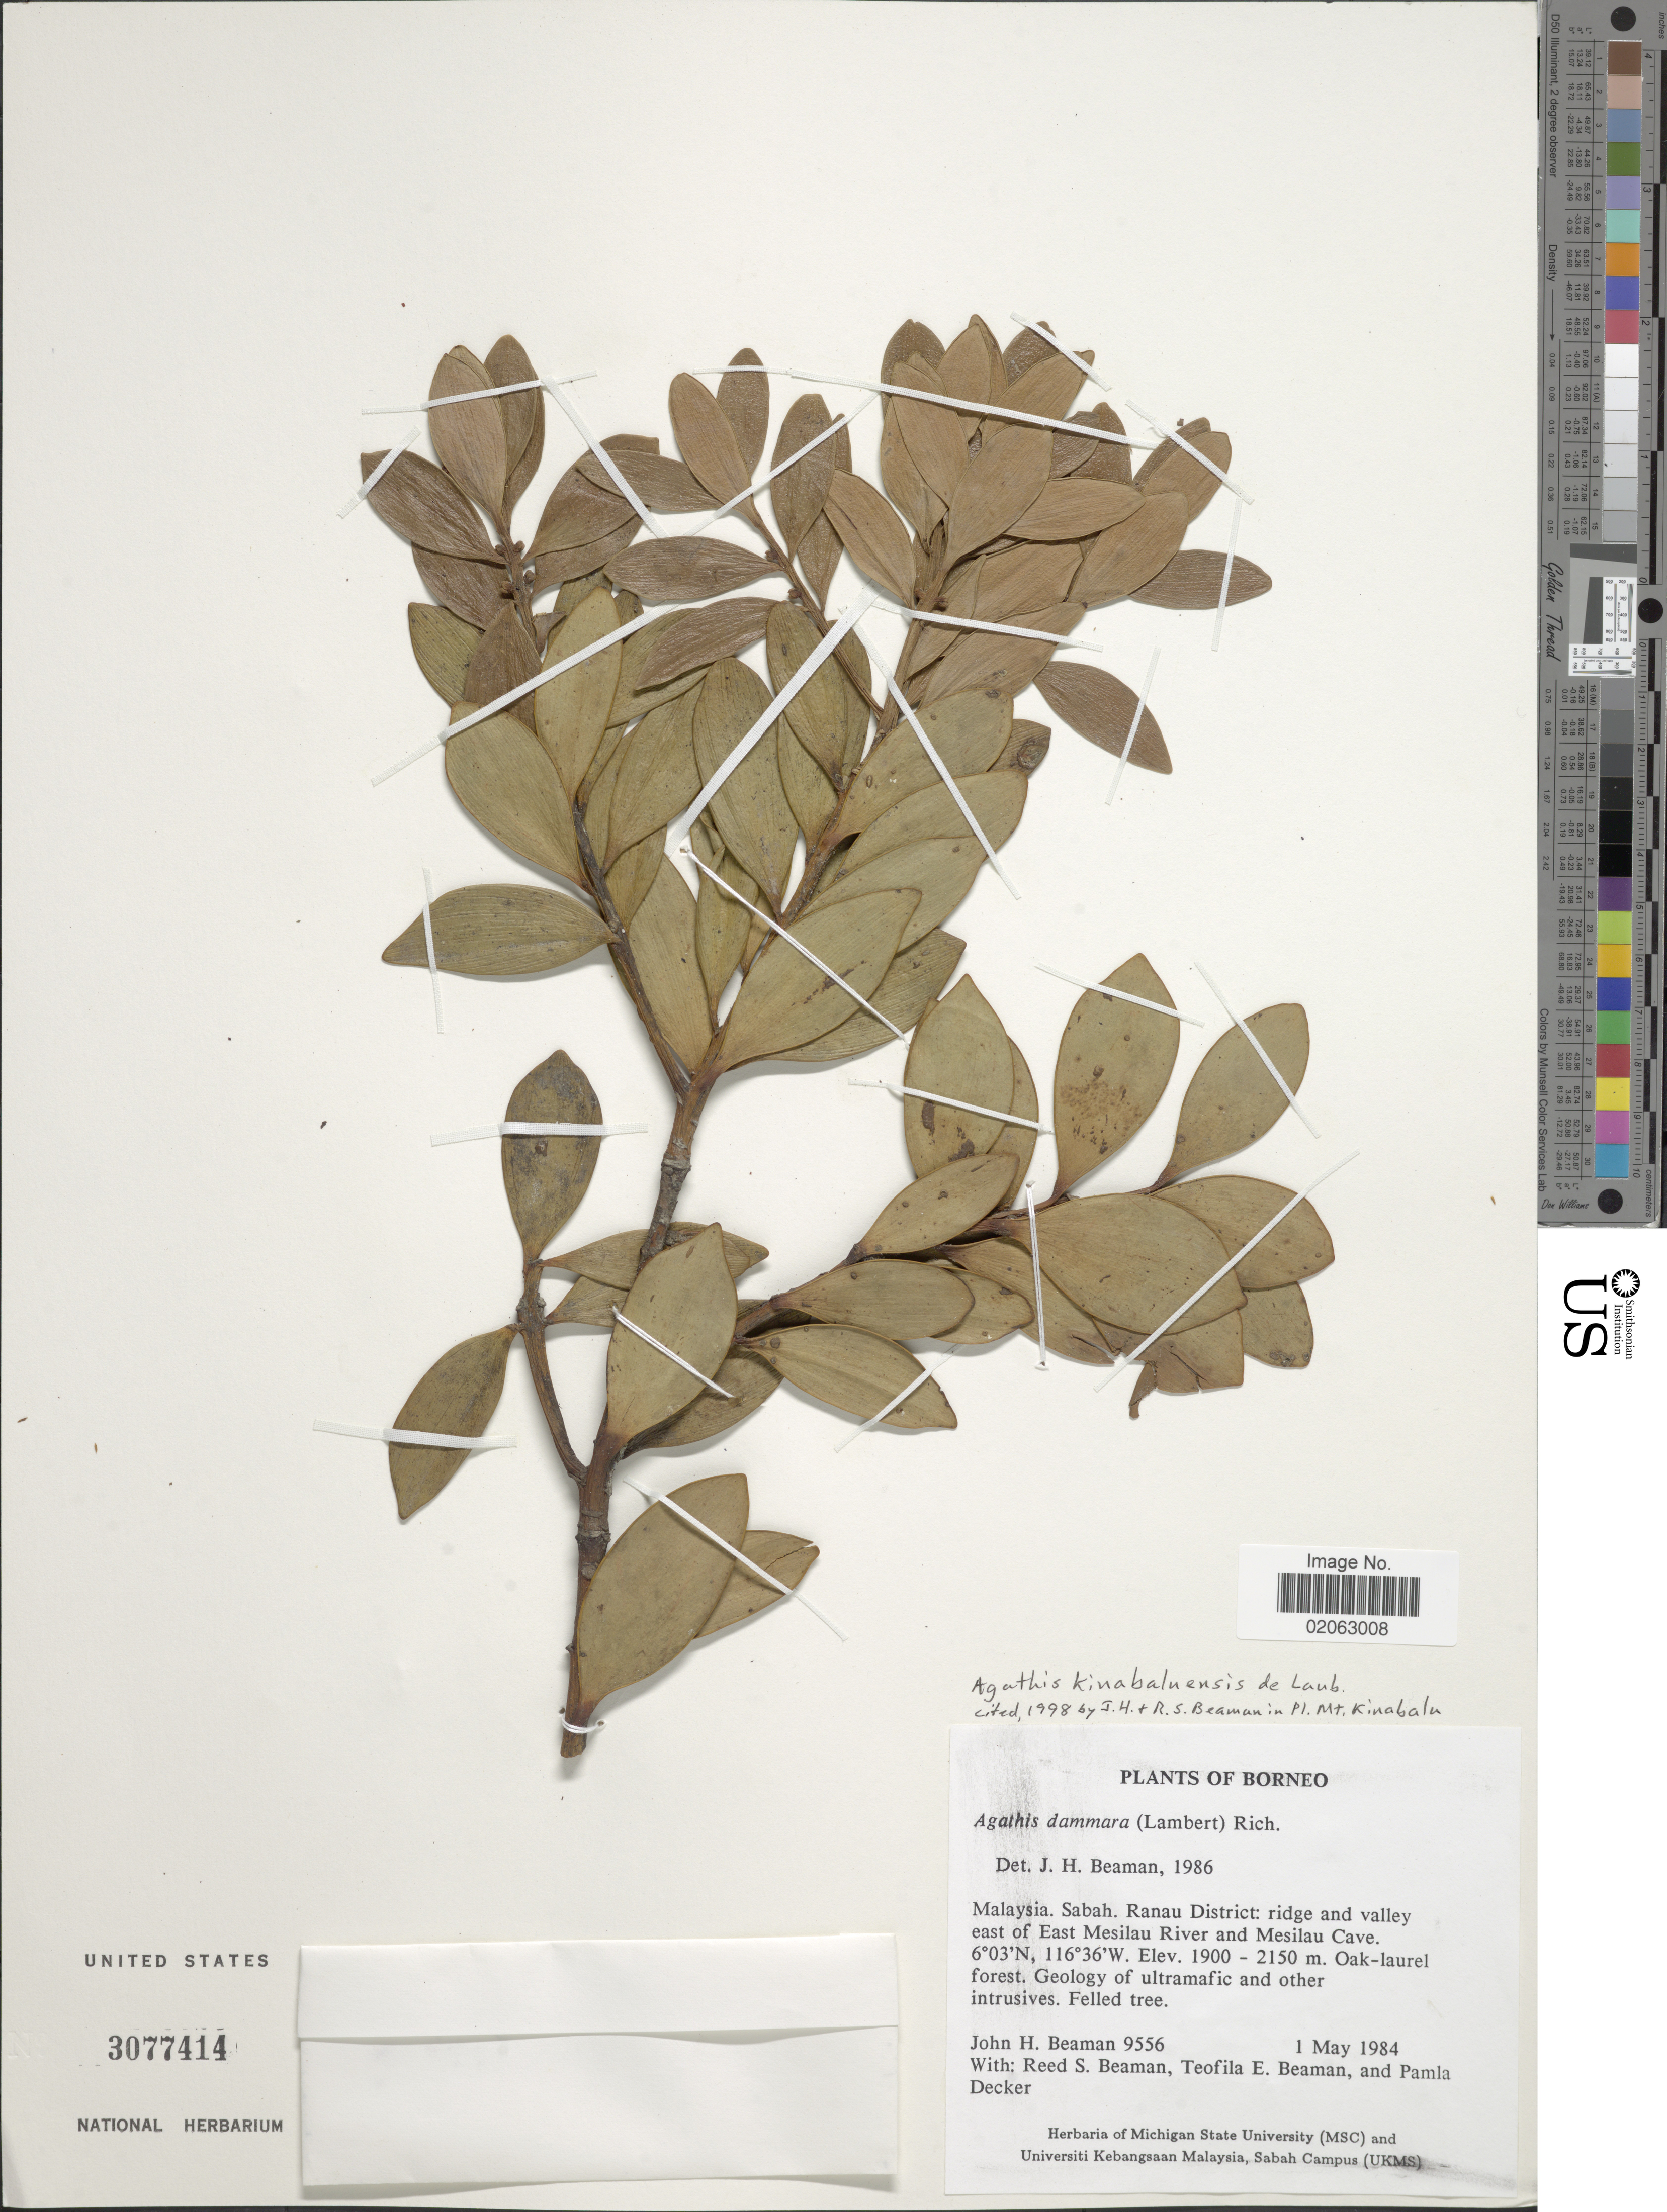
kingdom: Plantae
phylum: Tracheophyta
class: Pinopsida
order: Pinales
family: Araucariaceae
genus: Agathis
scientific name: Agathis kinabaluensis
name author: de Laub.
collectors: J. H. Beaman, R. S. Beaman, T. E. Beaman & P. Decker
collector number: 9556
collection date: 1984-05-01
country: Malaysia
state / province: Sabah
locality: Ranau District: ridge and valley east of East Mesilau River and Mesilau Cave, Borneo.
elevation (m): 2150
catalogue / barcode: US 3077414